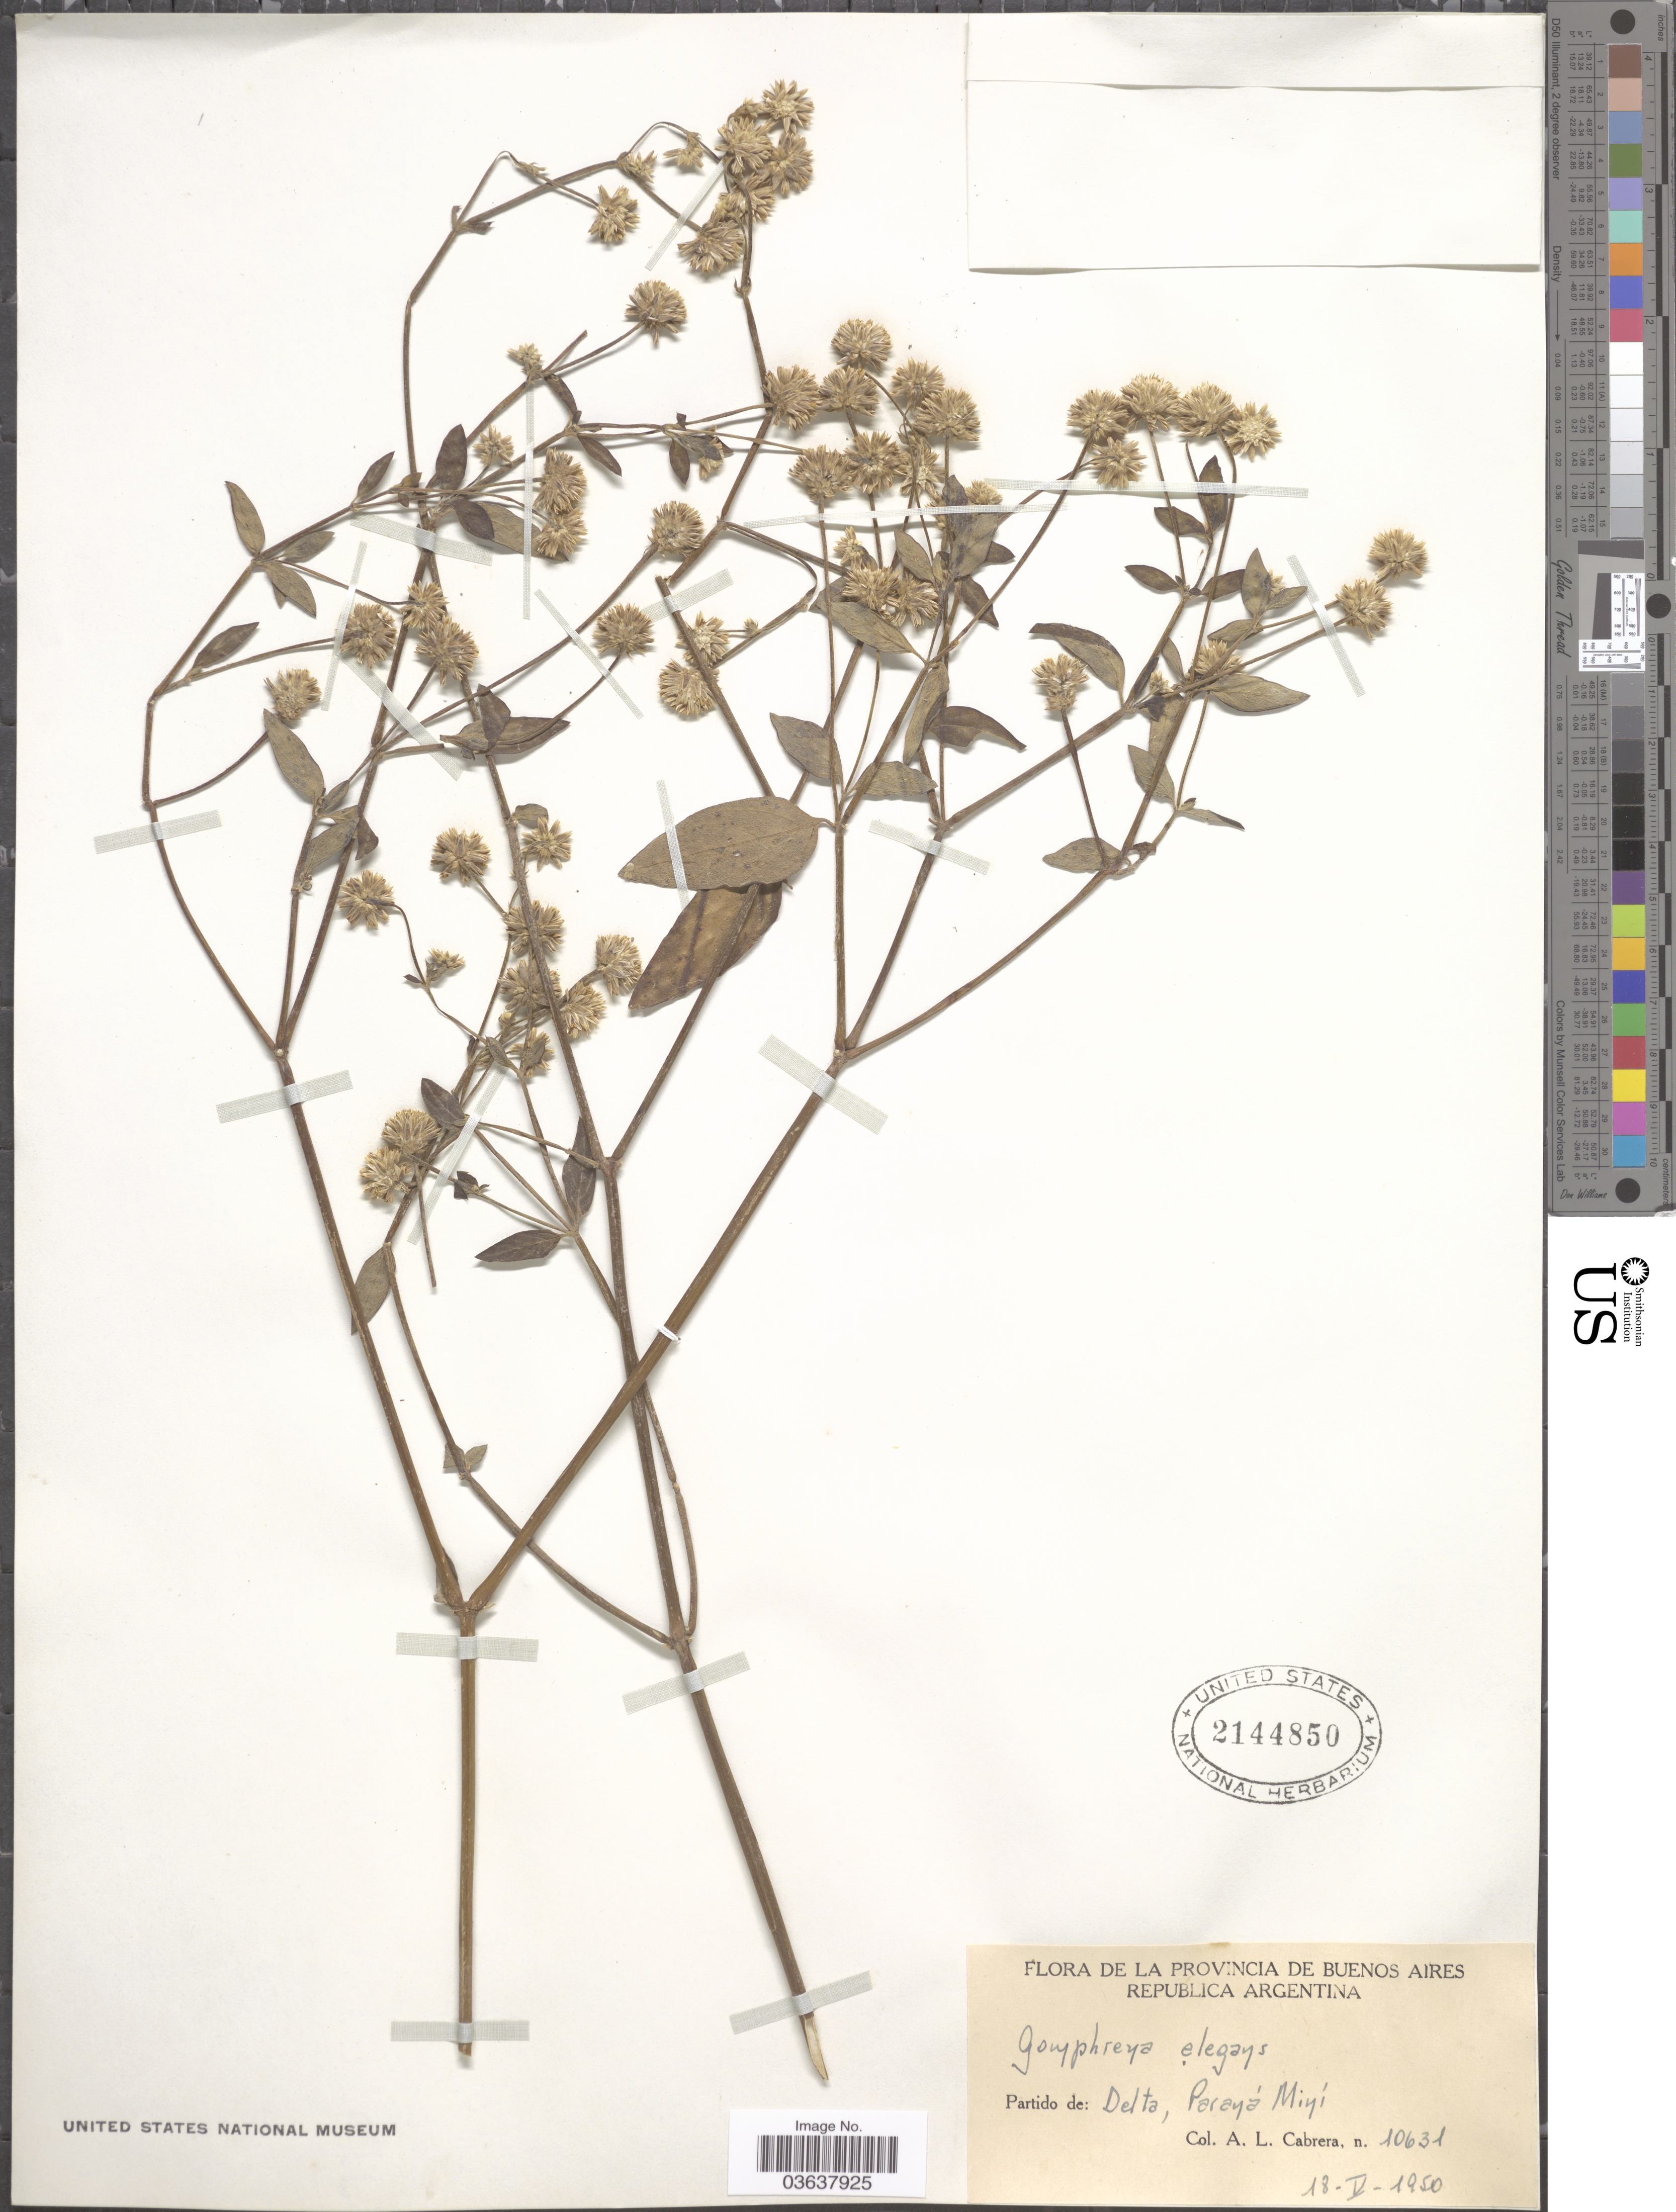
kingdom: Plantae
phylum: Tracheophyta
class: Magnoliopsida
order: Caryophyllales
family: Amaranthaceae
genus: Gomphrena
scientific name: Gomphrena elegans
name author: Mart.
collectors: A. L. Cabrera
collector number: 10631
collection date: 1950-05-18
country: Argentina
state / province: Buenos Aires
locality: Partido de: Delta, Parayá Miyí.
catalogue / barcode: US 2144850